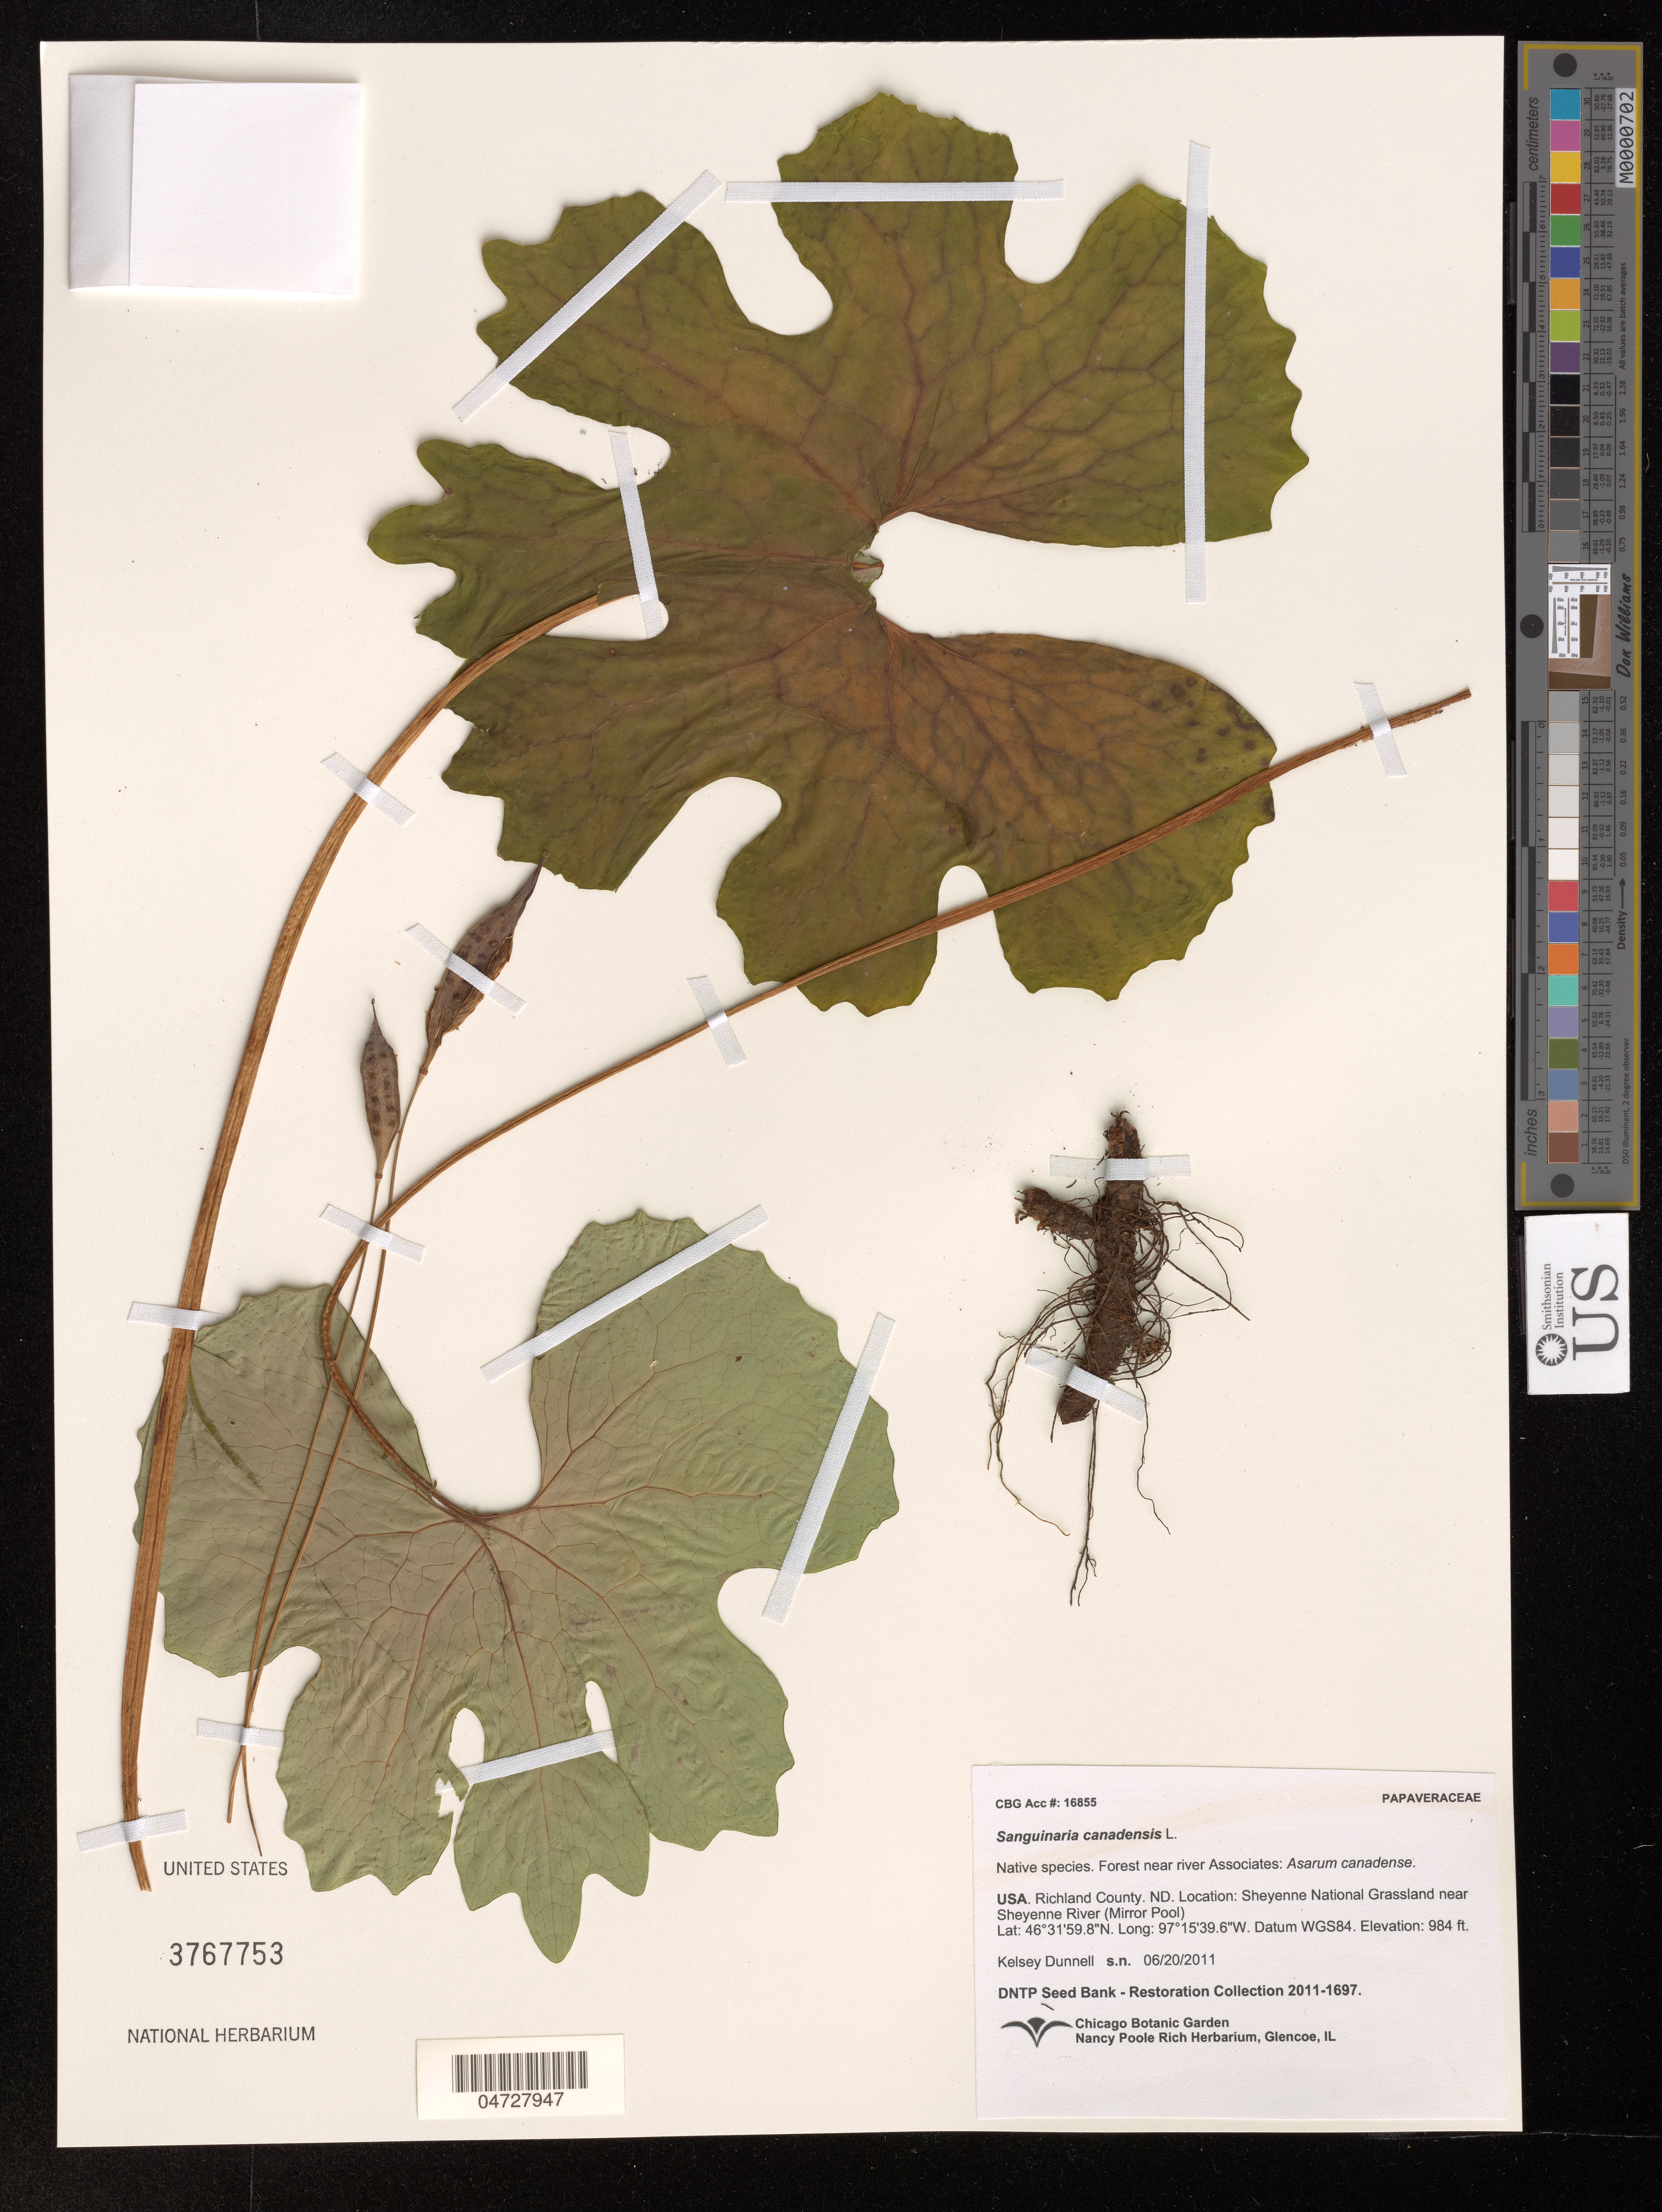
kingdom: Plantae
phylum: Tracheophyta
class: Magnoliopsida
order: Ranunculales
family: Papaveraceae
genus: Sanguinaria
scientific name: Sanguinaria canadensis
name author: L.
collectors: K. Dunnell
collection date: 2011-06-20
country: United States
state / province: North Dakota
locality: Richland County. Sheyenne National Grassland near Sheyenne River (Mirror Pool).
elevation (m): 300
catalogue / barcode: US 3767753